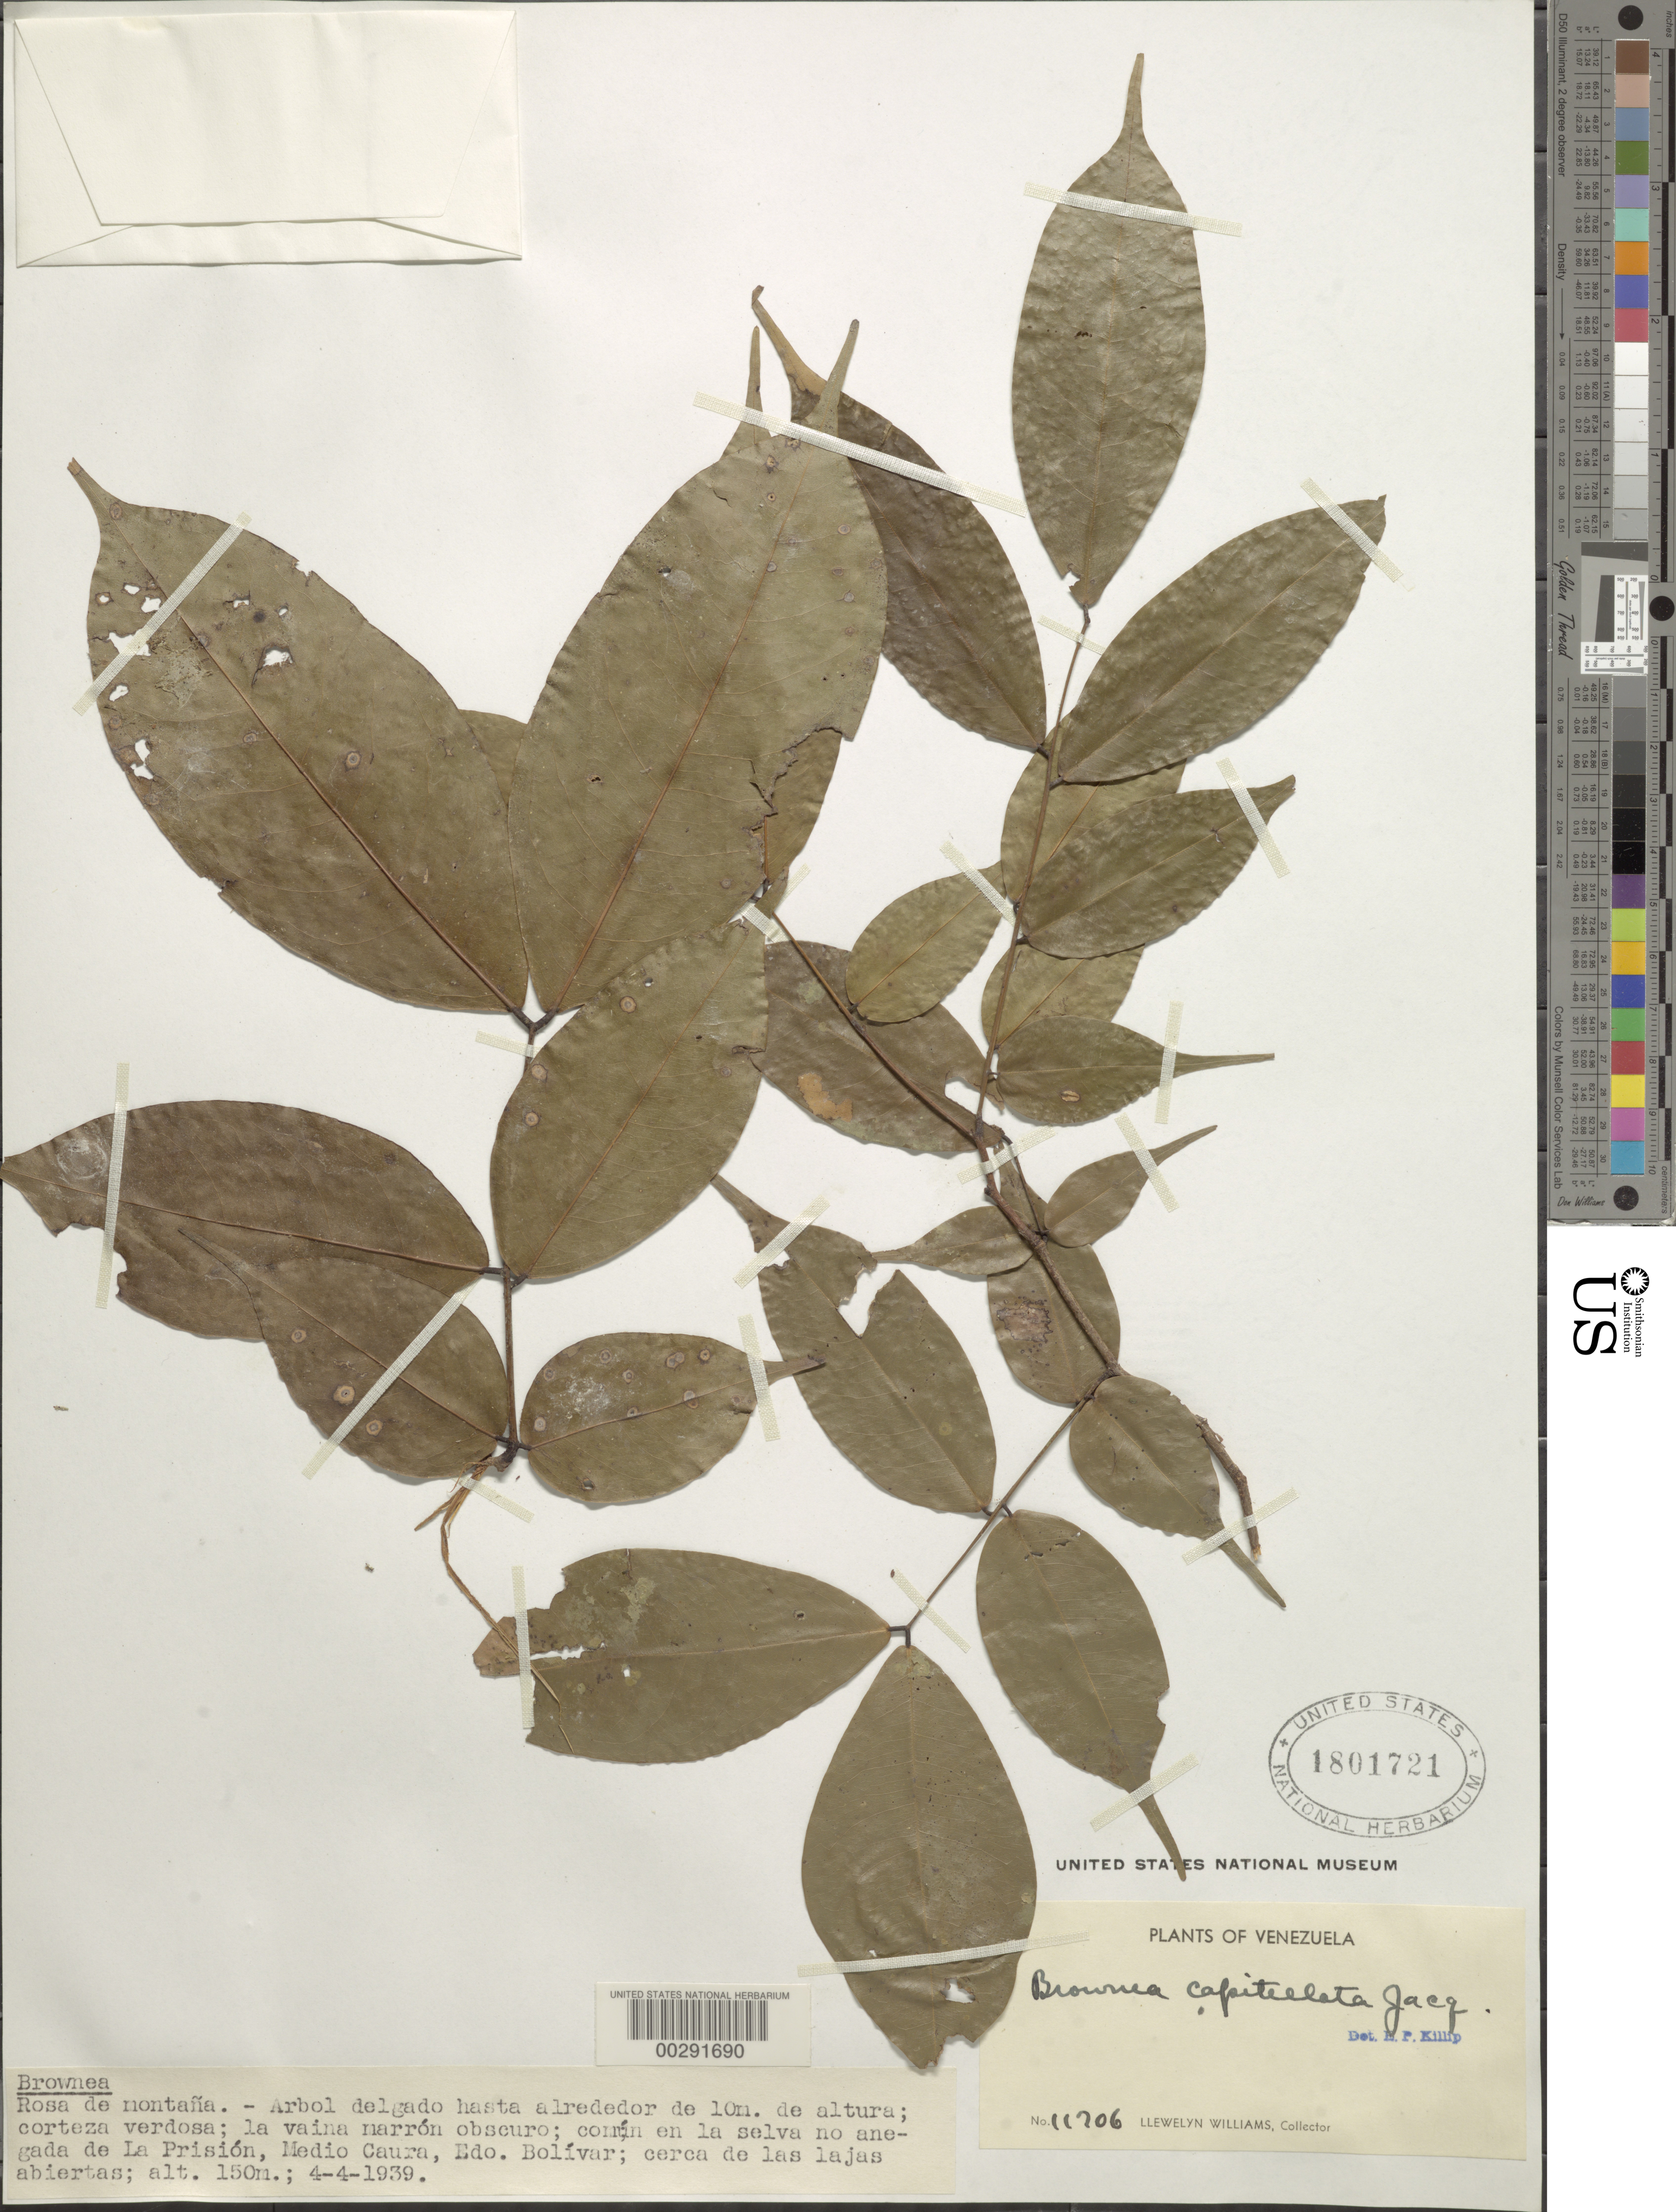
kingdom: Plantae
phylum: Tracheophyta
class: Magnoliopsida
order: Fabales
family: Fabaceae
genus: Brownea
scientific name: Brownea sp.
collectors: Ll. Williams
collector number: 11706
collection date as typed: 04 Apr 1939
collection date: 1939-04-04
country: Venezuela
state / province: Bolivar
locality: La prision, medio caura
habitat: Inundated forest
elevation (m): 150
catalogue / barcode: US 1801721